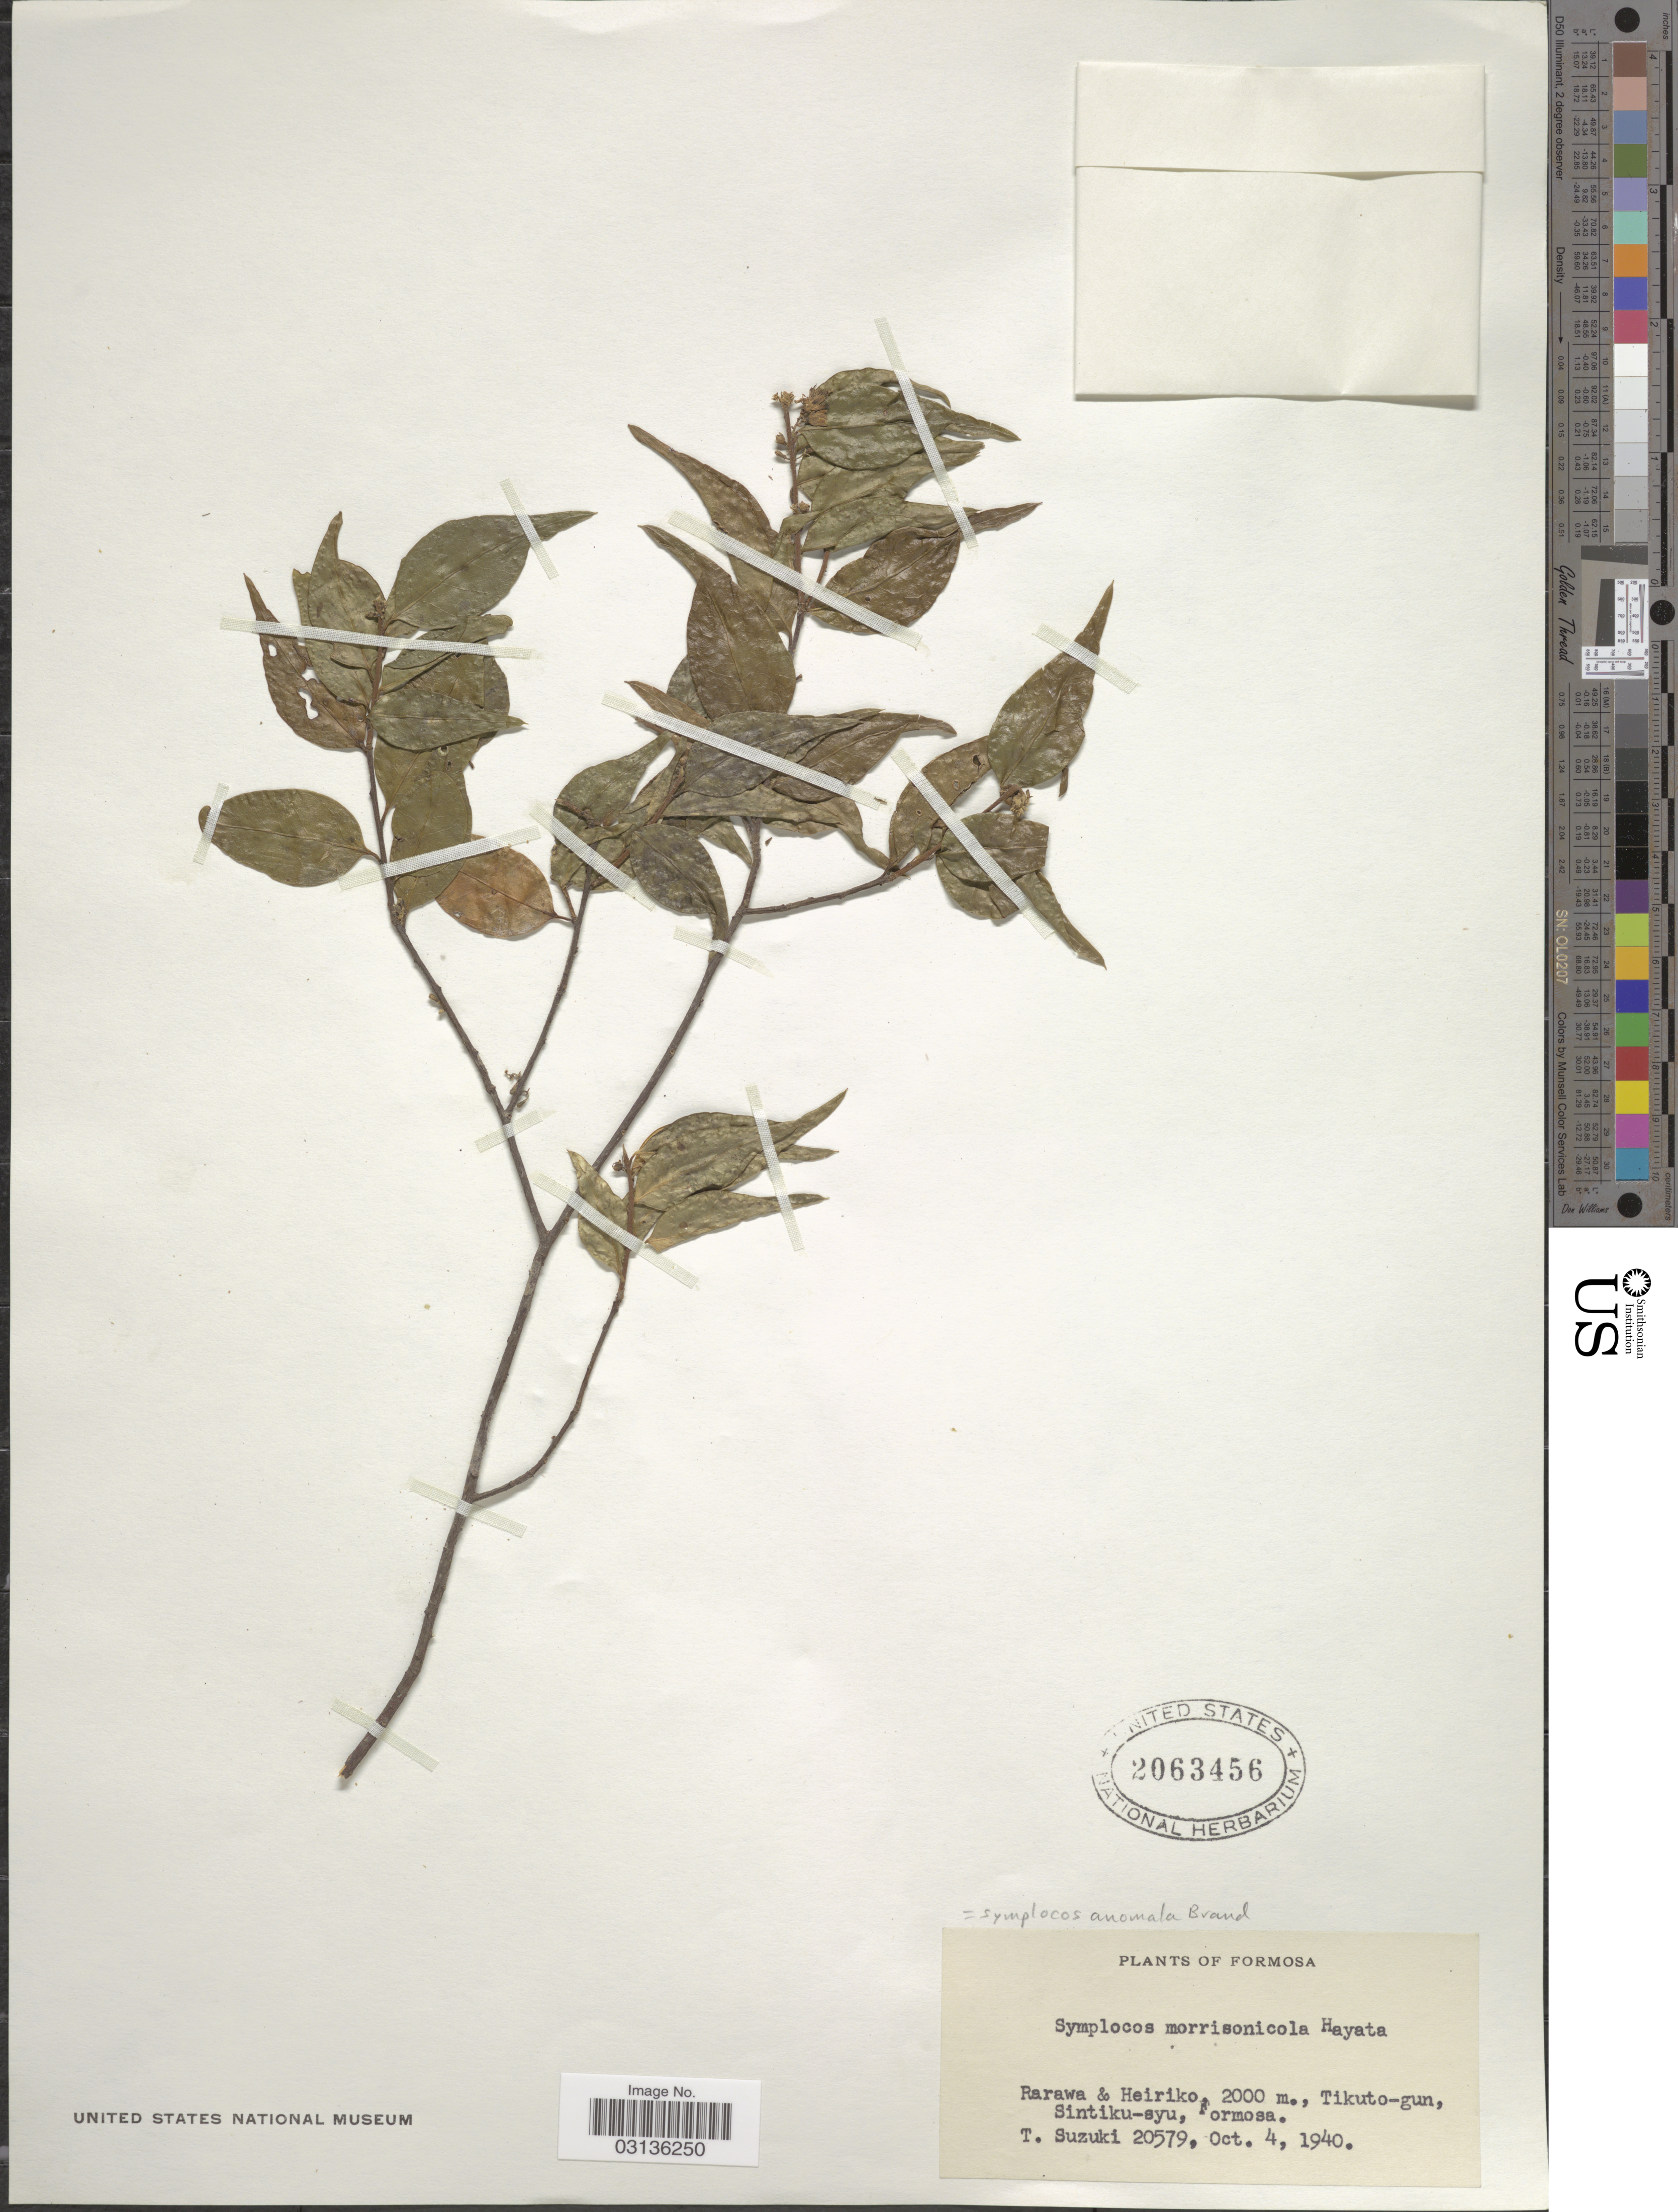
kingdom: Plantae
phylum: Tracheophyta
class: Magnoliopsida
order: Ericales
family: Symplocaceae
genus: Symplocos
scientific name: Symplocos anomala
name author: Brand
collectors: T. Suzuki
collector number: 20579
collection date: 1940-10-04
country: Taiwan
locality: Formosa. Rarawa & Heiriko, Tikuto-gun, Sintiku-syu.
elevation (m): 2000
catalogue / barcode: US 2063456